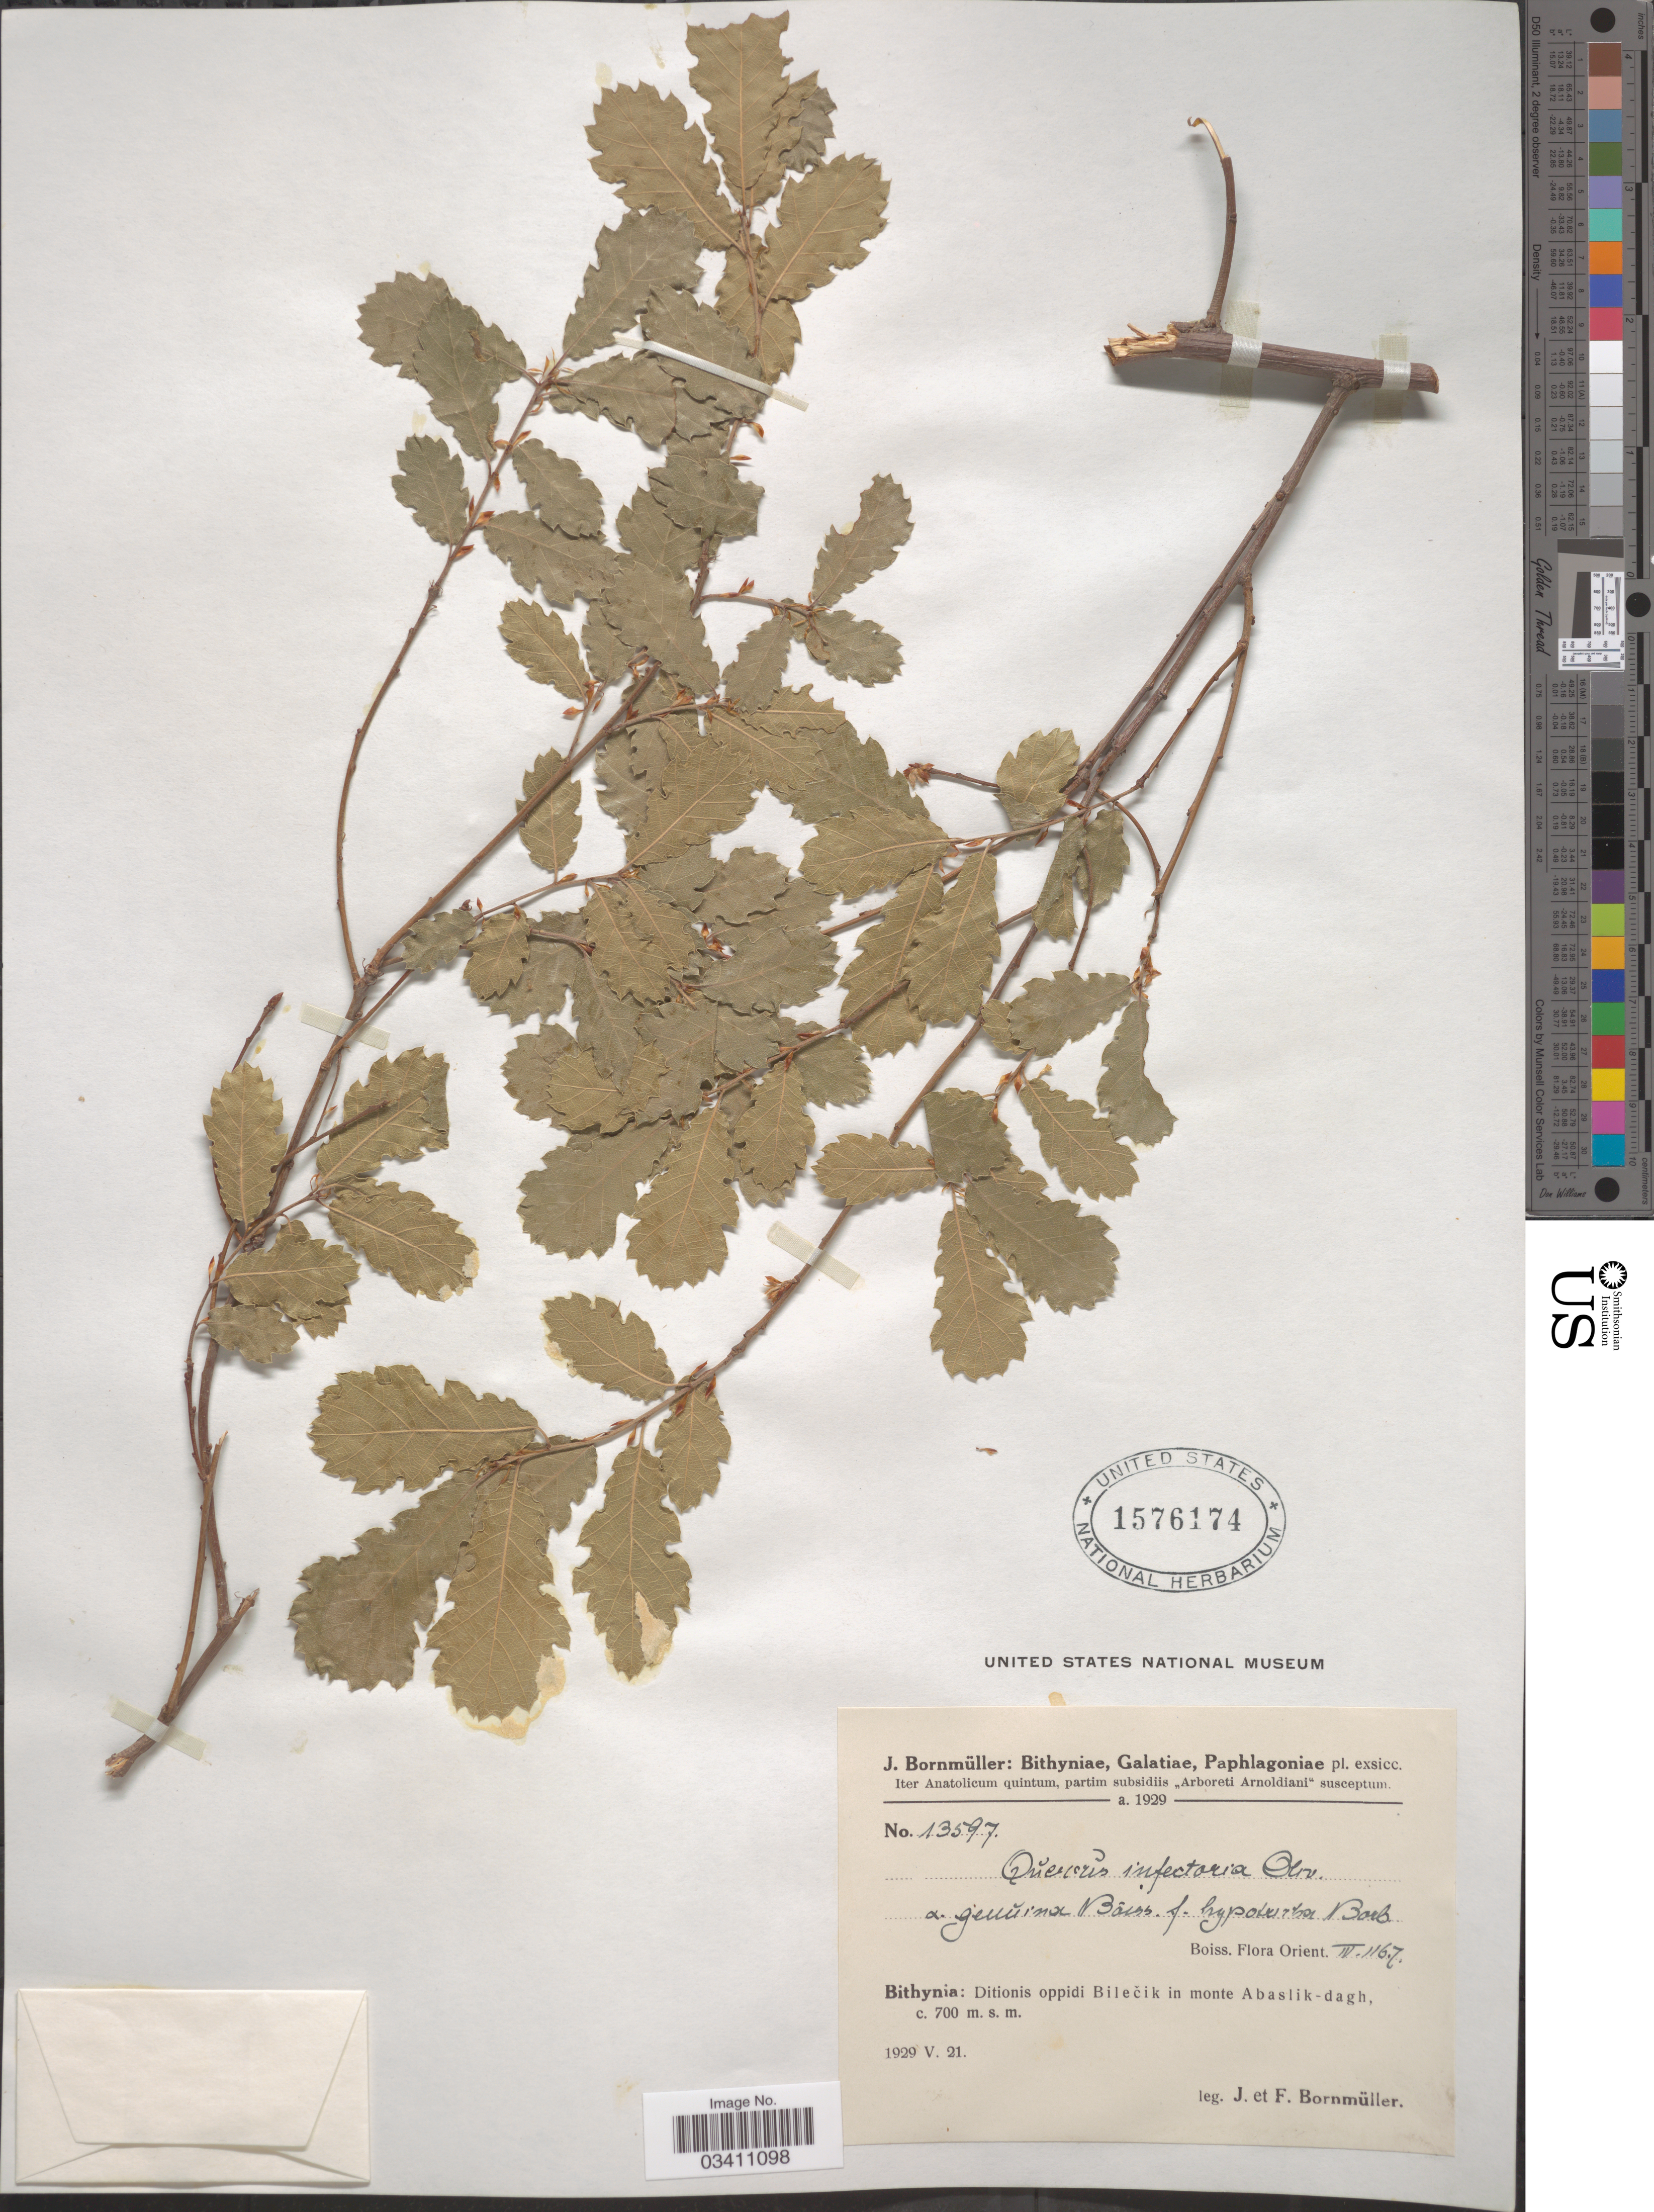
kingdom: Plantae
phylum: Tracheophyta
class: Magnoliopsida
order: Fagales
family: Fagaceae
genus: Quercus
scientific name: Quercus infectoria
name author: Olivier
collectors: J. Bornmüller & F. Bornmüller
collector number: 13597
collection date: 1929-05-21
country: Turkey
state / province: Bilecik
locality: Bithynia: Ditionis oppidi Bilečik in monte Abaslik - dagh.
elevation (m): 700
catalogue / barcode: US 1576174